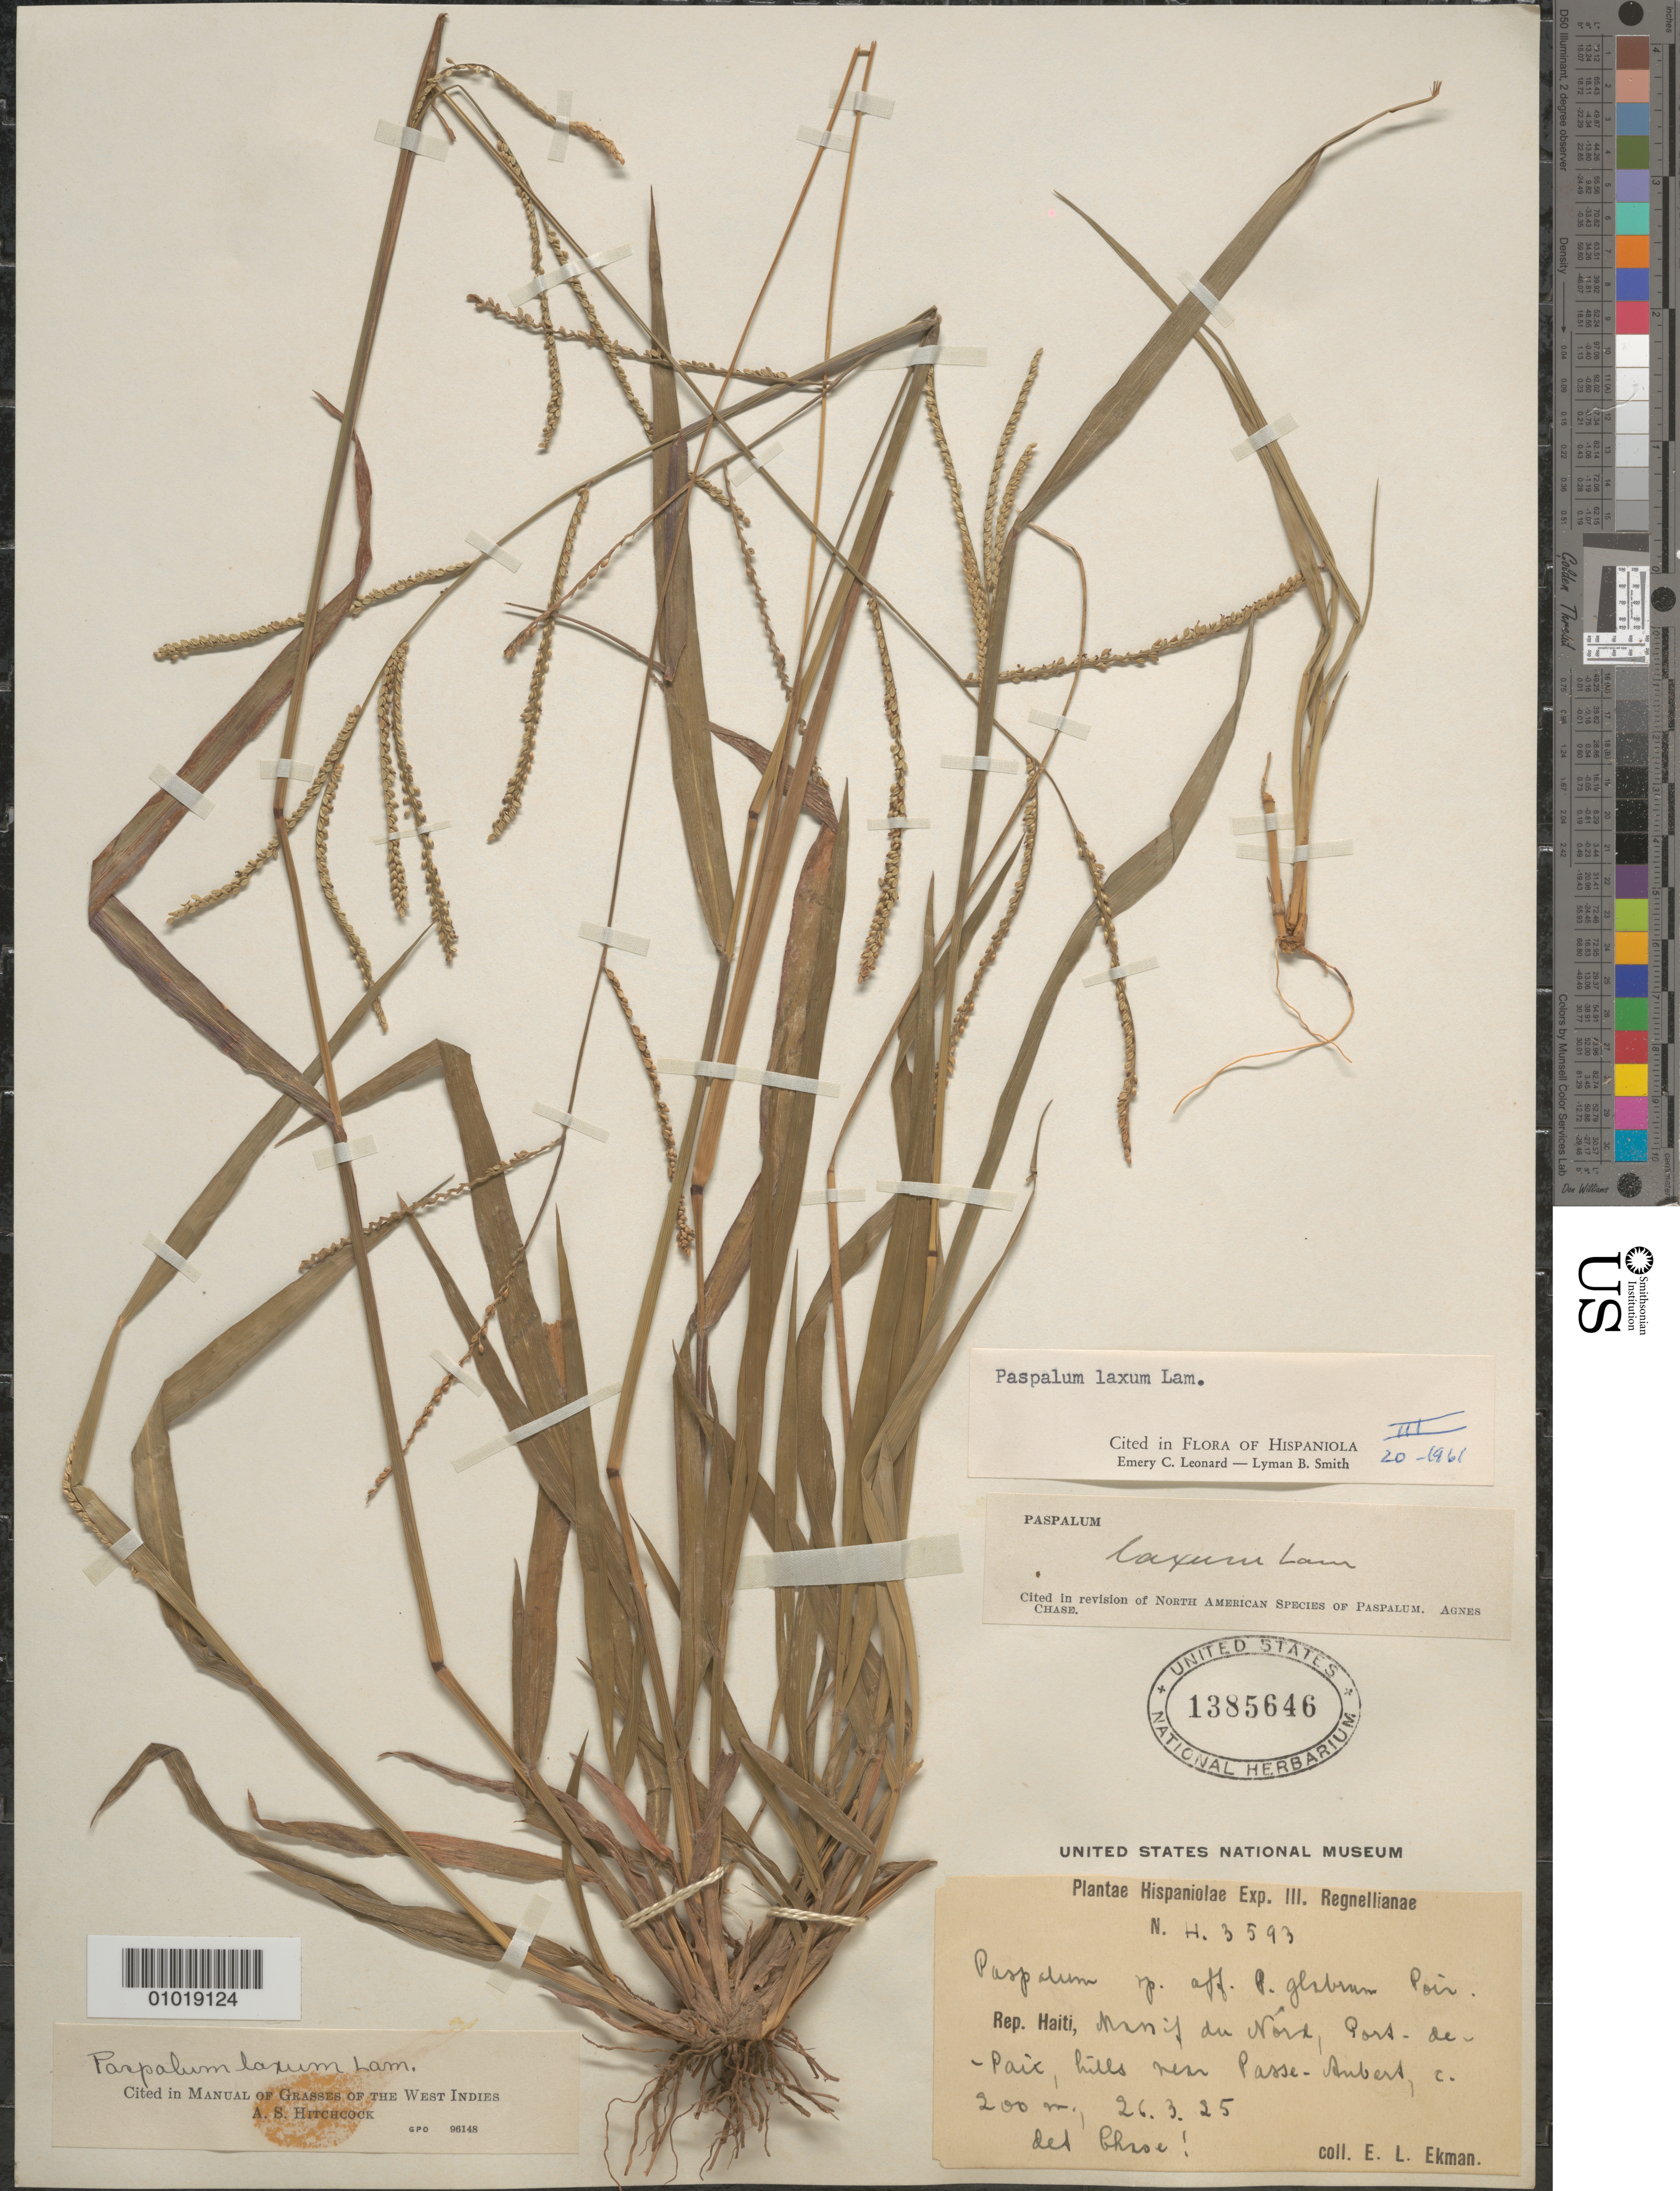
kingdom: Plantae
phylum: Tracheophyta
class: Liliopsida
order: Poales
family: Poaceae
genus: Paspalum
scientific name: Paspalum laxum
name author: Lam.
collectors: E. L. Ekman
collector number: H 3593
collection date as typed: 26 Mar 1925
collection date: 1925-03-26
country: Haiti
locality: Massif du Nord, Port-de-Paix, hills near Passe-Aubert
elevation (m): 200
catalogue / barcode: US 1385646